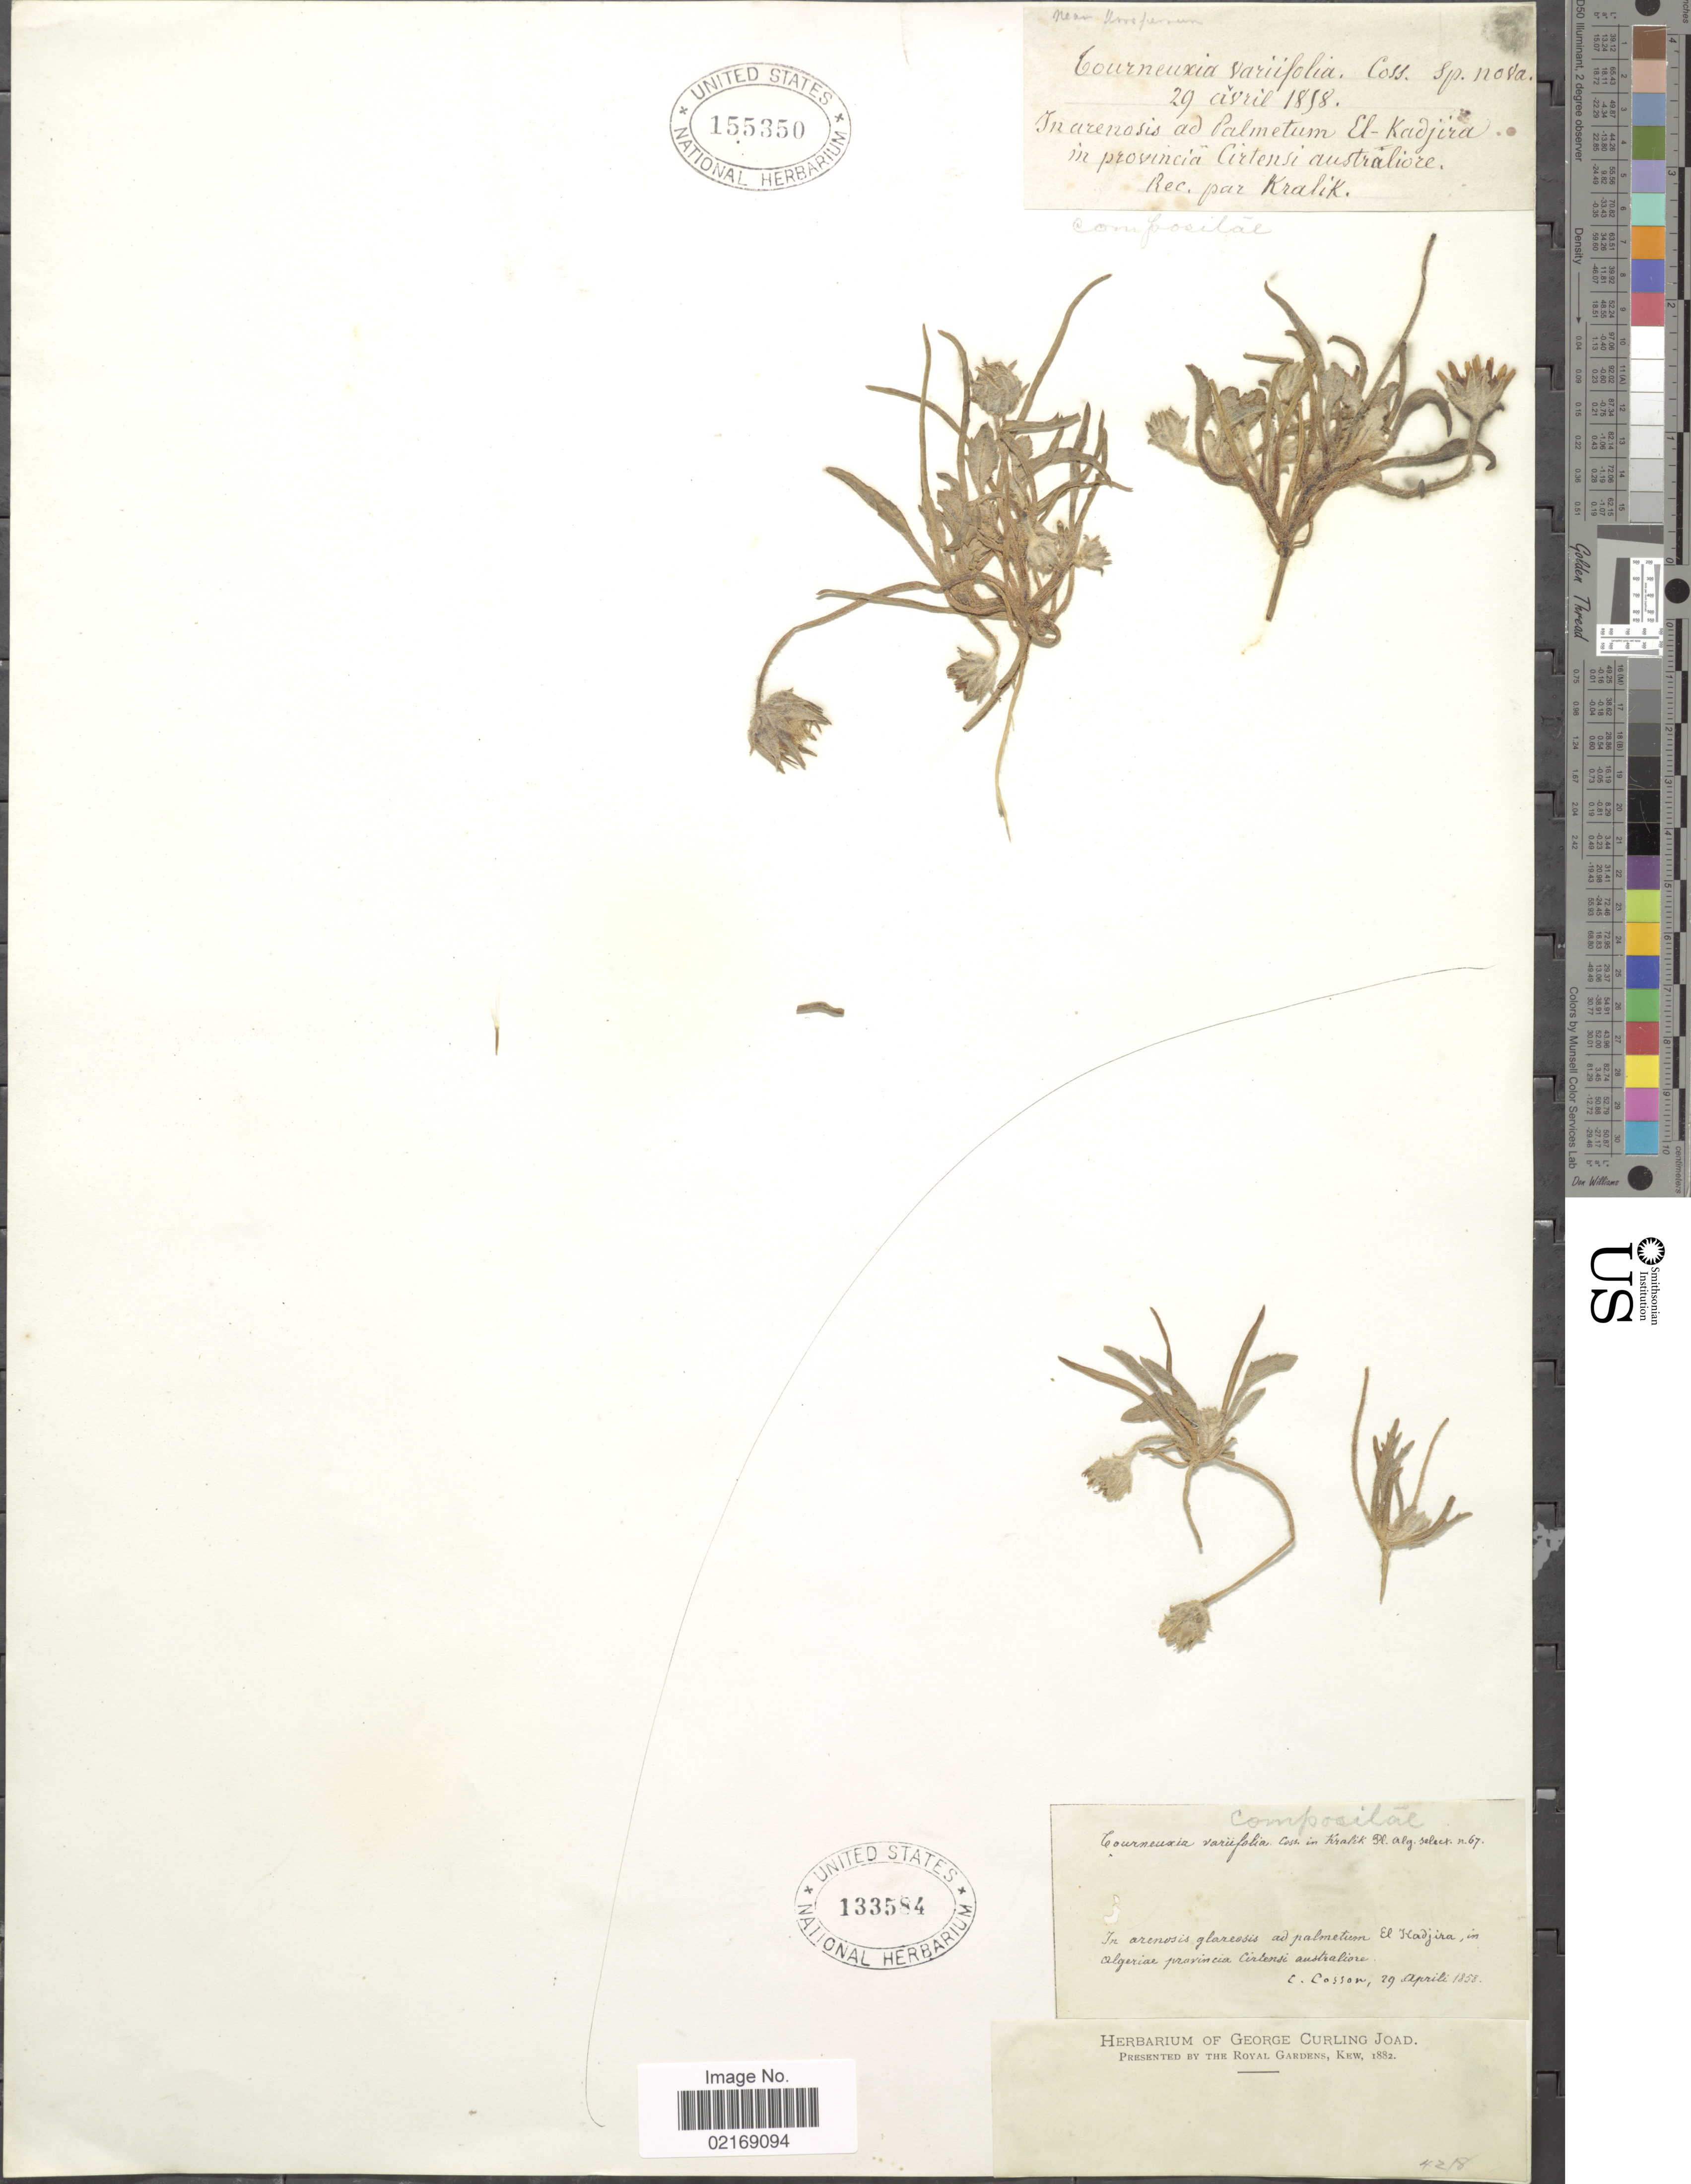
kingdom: Plantae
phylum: Tracheophyta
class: Magnoliopsida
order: Asterales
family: Asteraceae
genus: Tourneuxia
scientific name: Tourneuxia variifolia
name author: Coss.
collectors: Kralik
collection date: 1858-04-29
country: Algeria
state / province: Ouargla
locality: In arenosis ad Palmetum El-Kadjira in provincia Cirtensi australiore, Near Umefurrun [interpreted]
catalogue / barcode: US 155350-2